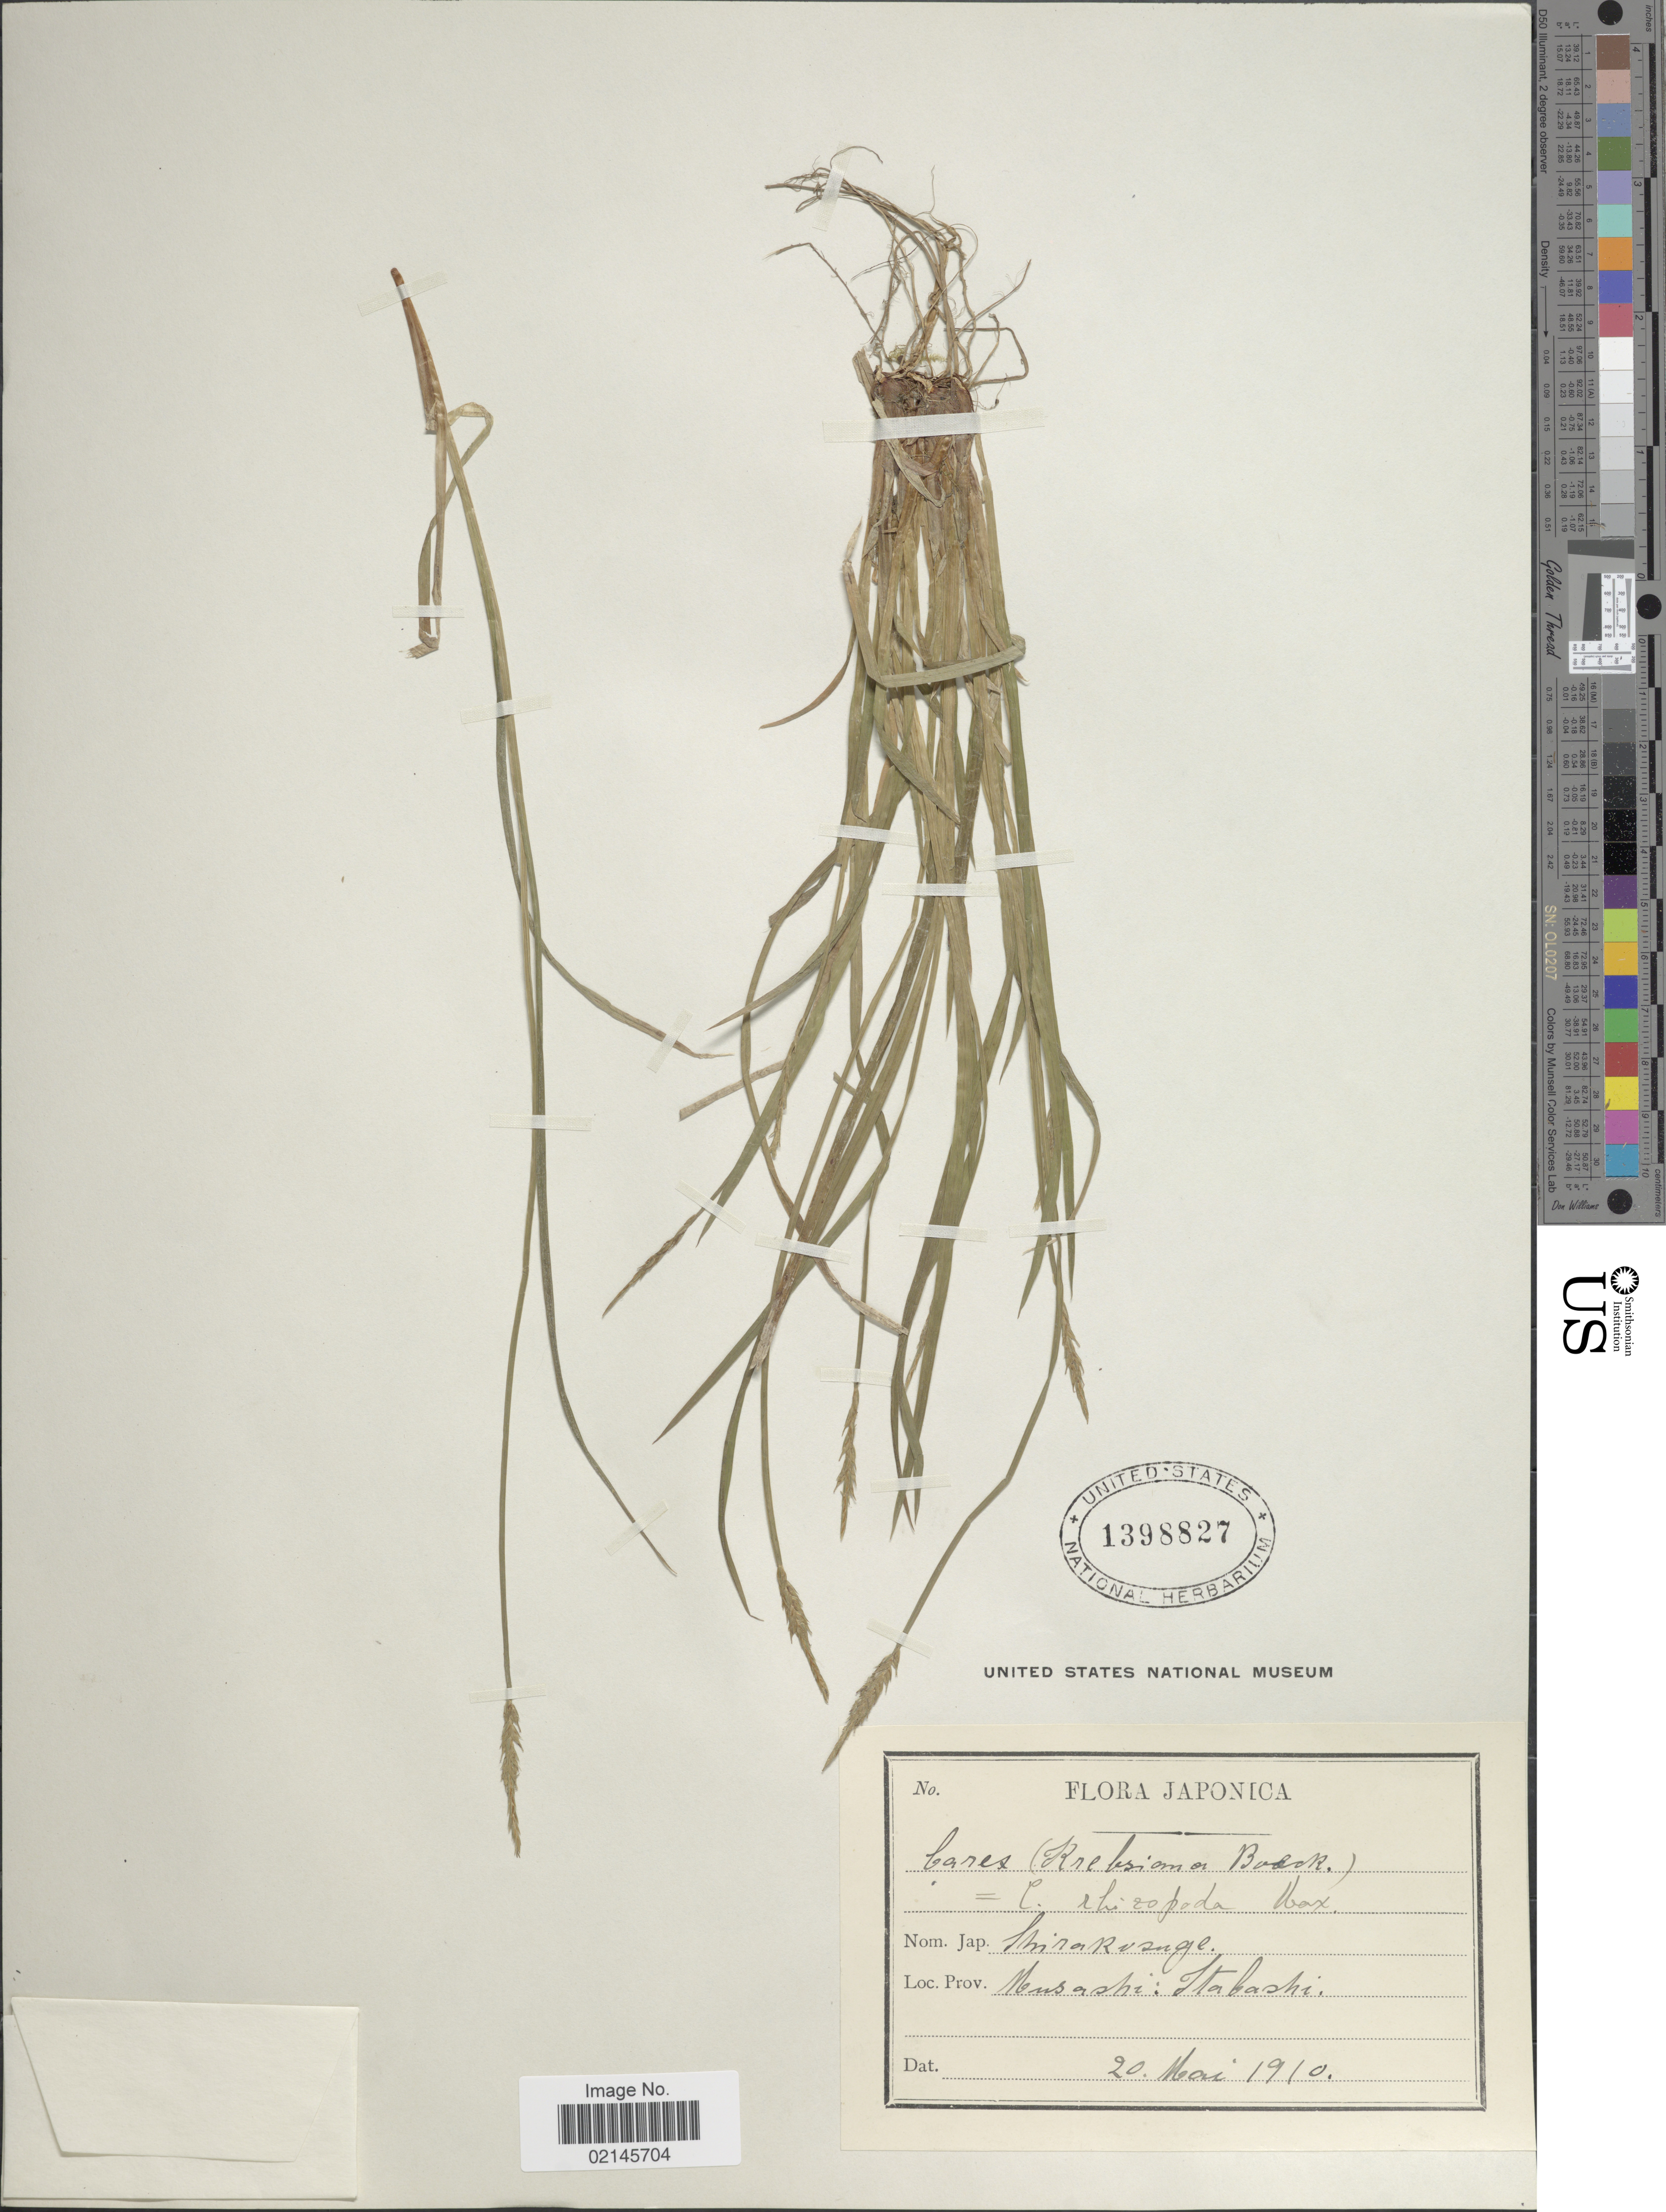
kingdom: Plantae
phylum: Tracheophyta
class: Liliopsida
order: Poales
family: Cyperaceae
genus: Carex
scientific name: Carex rhizopoda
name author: Maxim.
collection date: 1910-05-20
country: Japan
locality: Musashi, Itabashi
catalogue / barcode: US 1398827